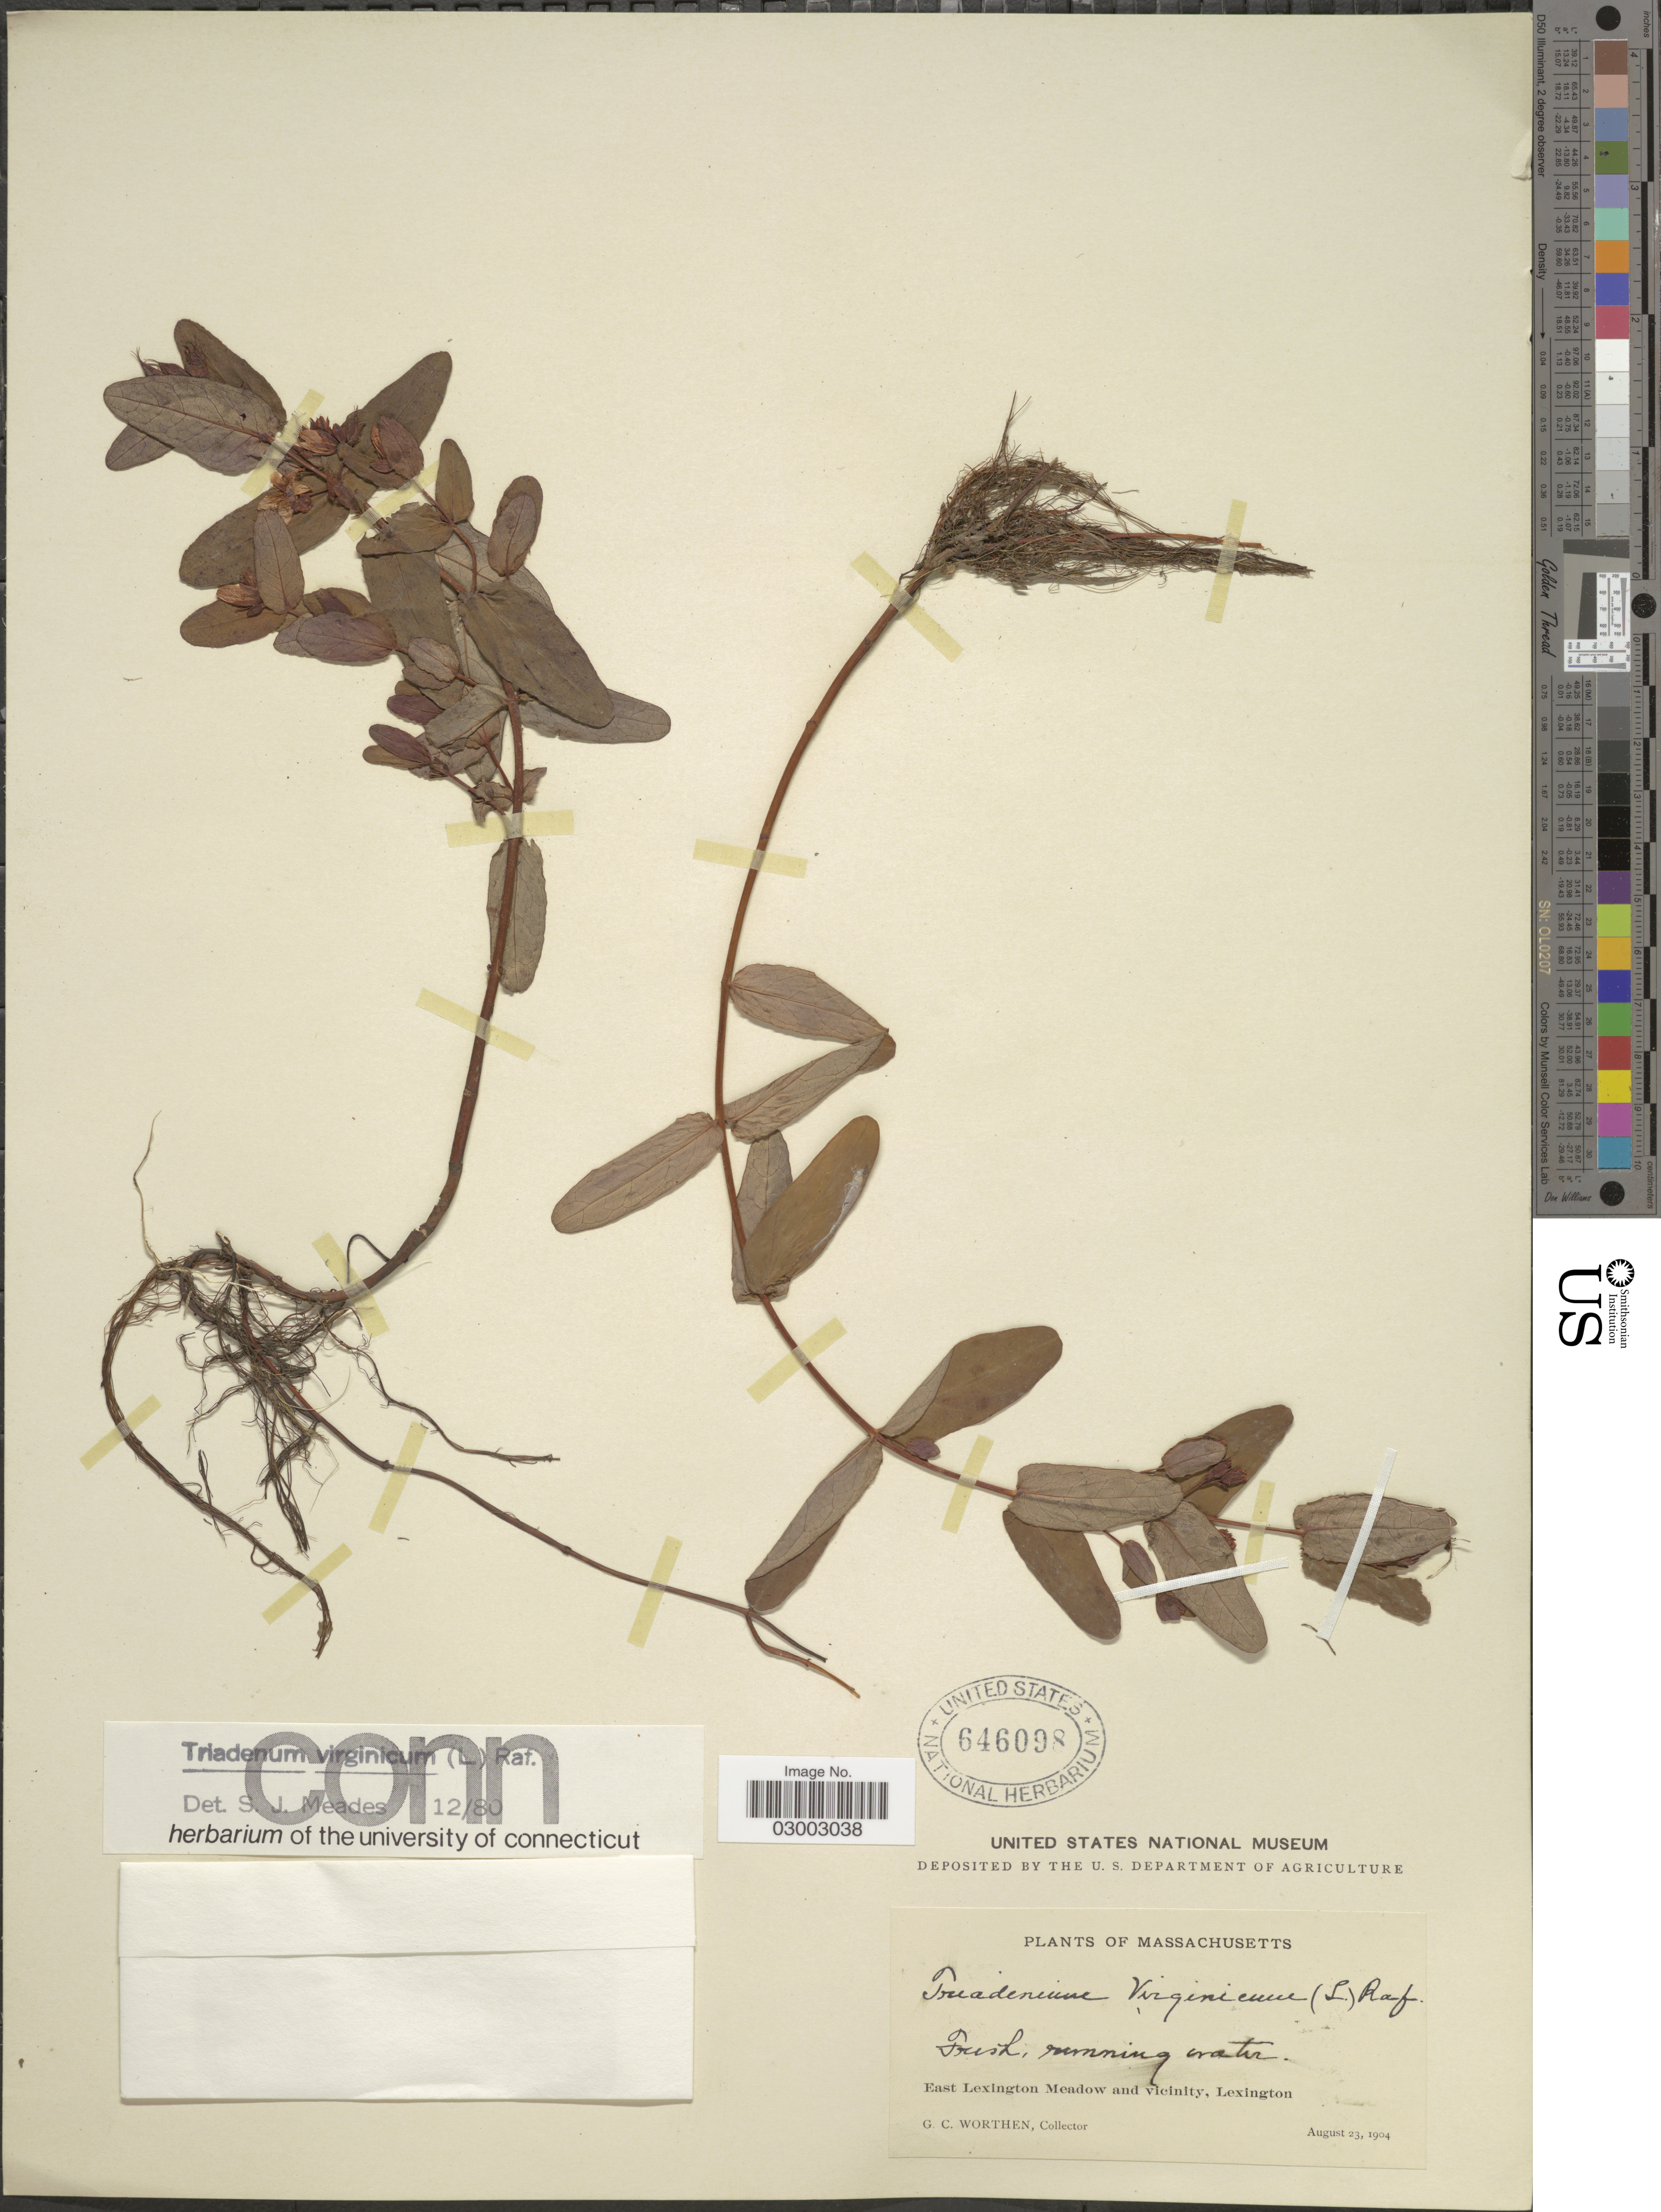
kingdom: Plantae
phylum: Tracheophyta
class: Magnoliopsida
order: Malpighiales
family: Hypericaceae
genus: Hypericum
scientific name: Hypericum virginicum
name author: L.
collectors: G. Worthen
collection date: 1904-08-23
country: United States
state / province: Massachusetts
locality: East Lexington Meadow and vicinity, Lexington.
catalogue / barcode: US 646098